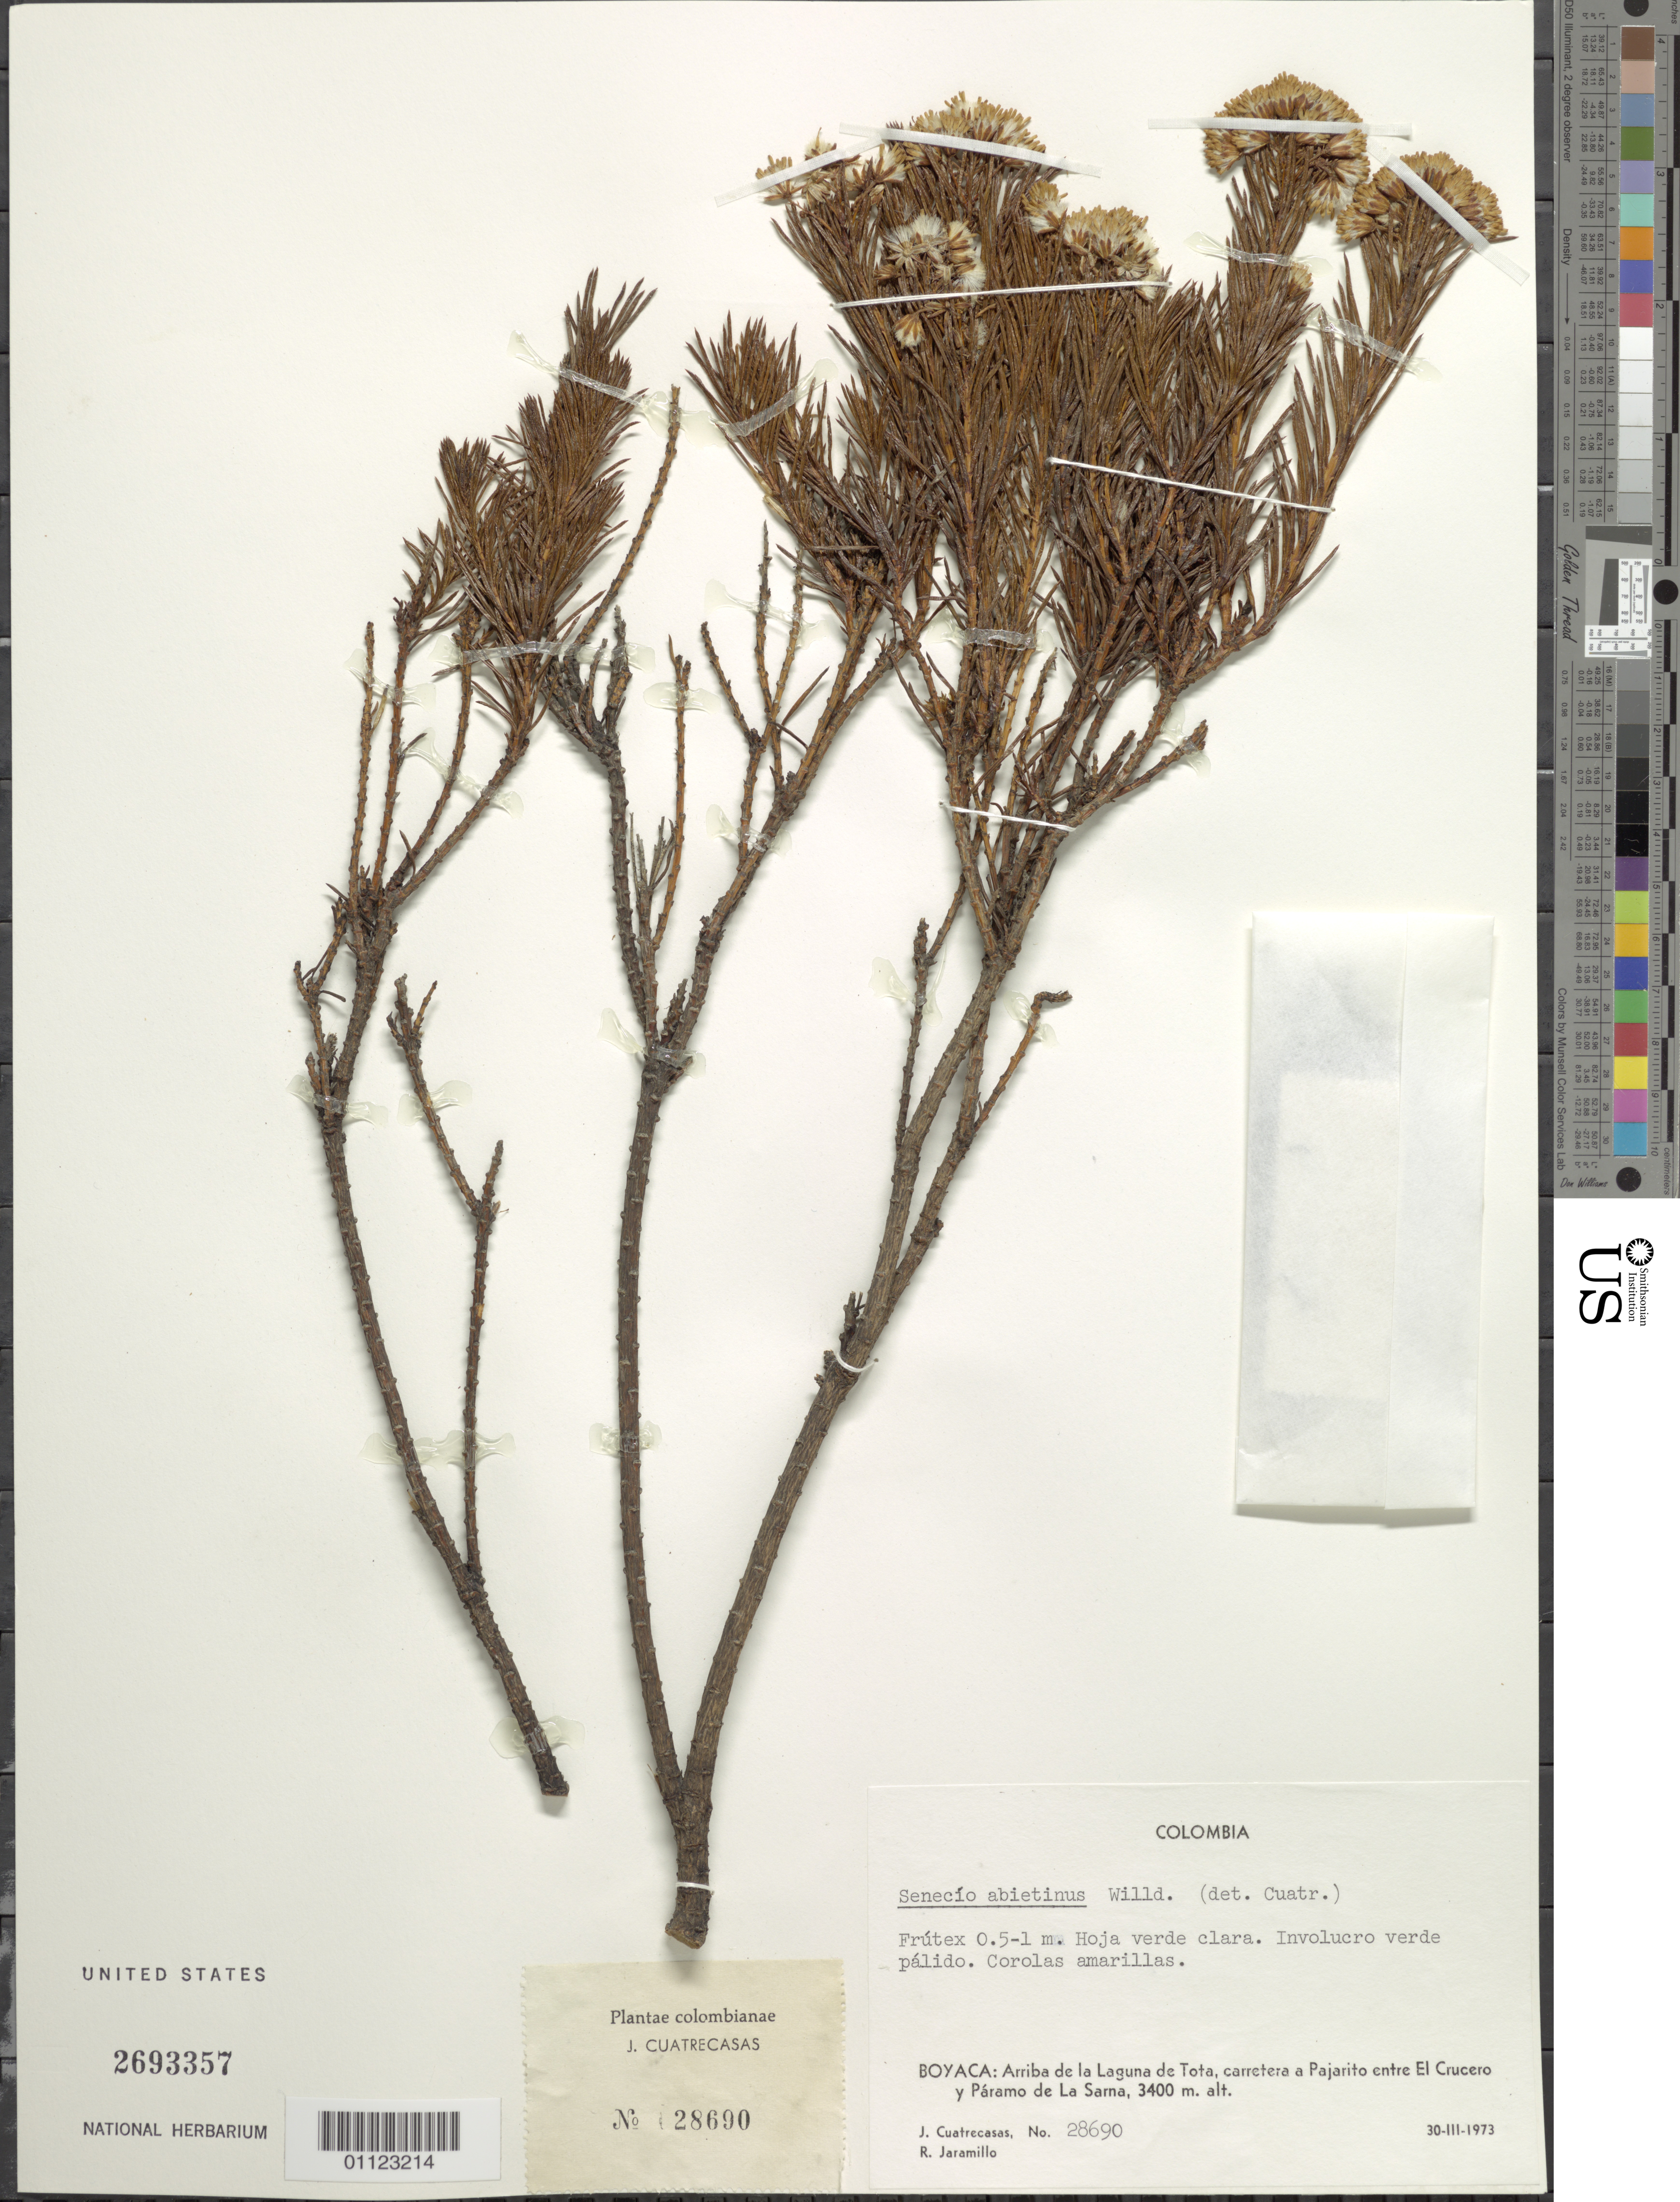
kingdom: Plantae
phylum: Tracheophyta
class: Magnoliopsida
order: Asterales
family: Asteraceae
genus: Pentacalia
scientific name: Pentacalia abietina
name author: (Willd. ex Wedd.) Cuatrec.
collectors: J. Cuatrecasas & R. Jaramillo M.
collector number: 28690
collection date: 1973-03-30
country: Colombia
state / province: Boyacá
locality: Arriba de la Laguna de Tota, carretera a Pajarito entre El Crucero y Páramo de La Sarna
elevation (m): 3400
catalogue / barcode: US 2693357